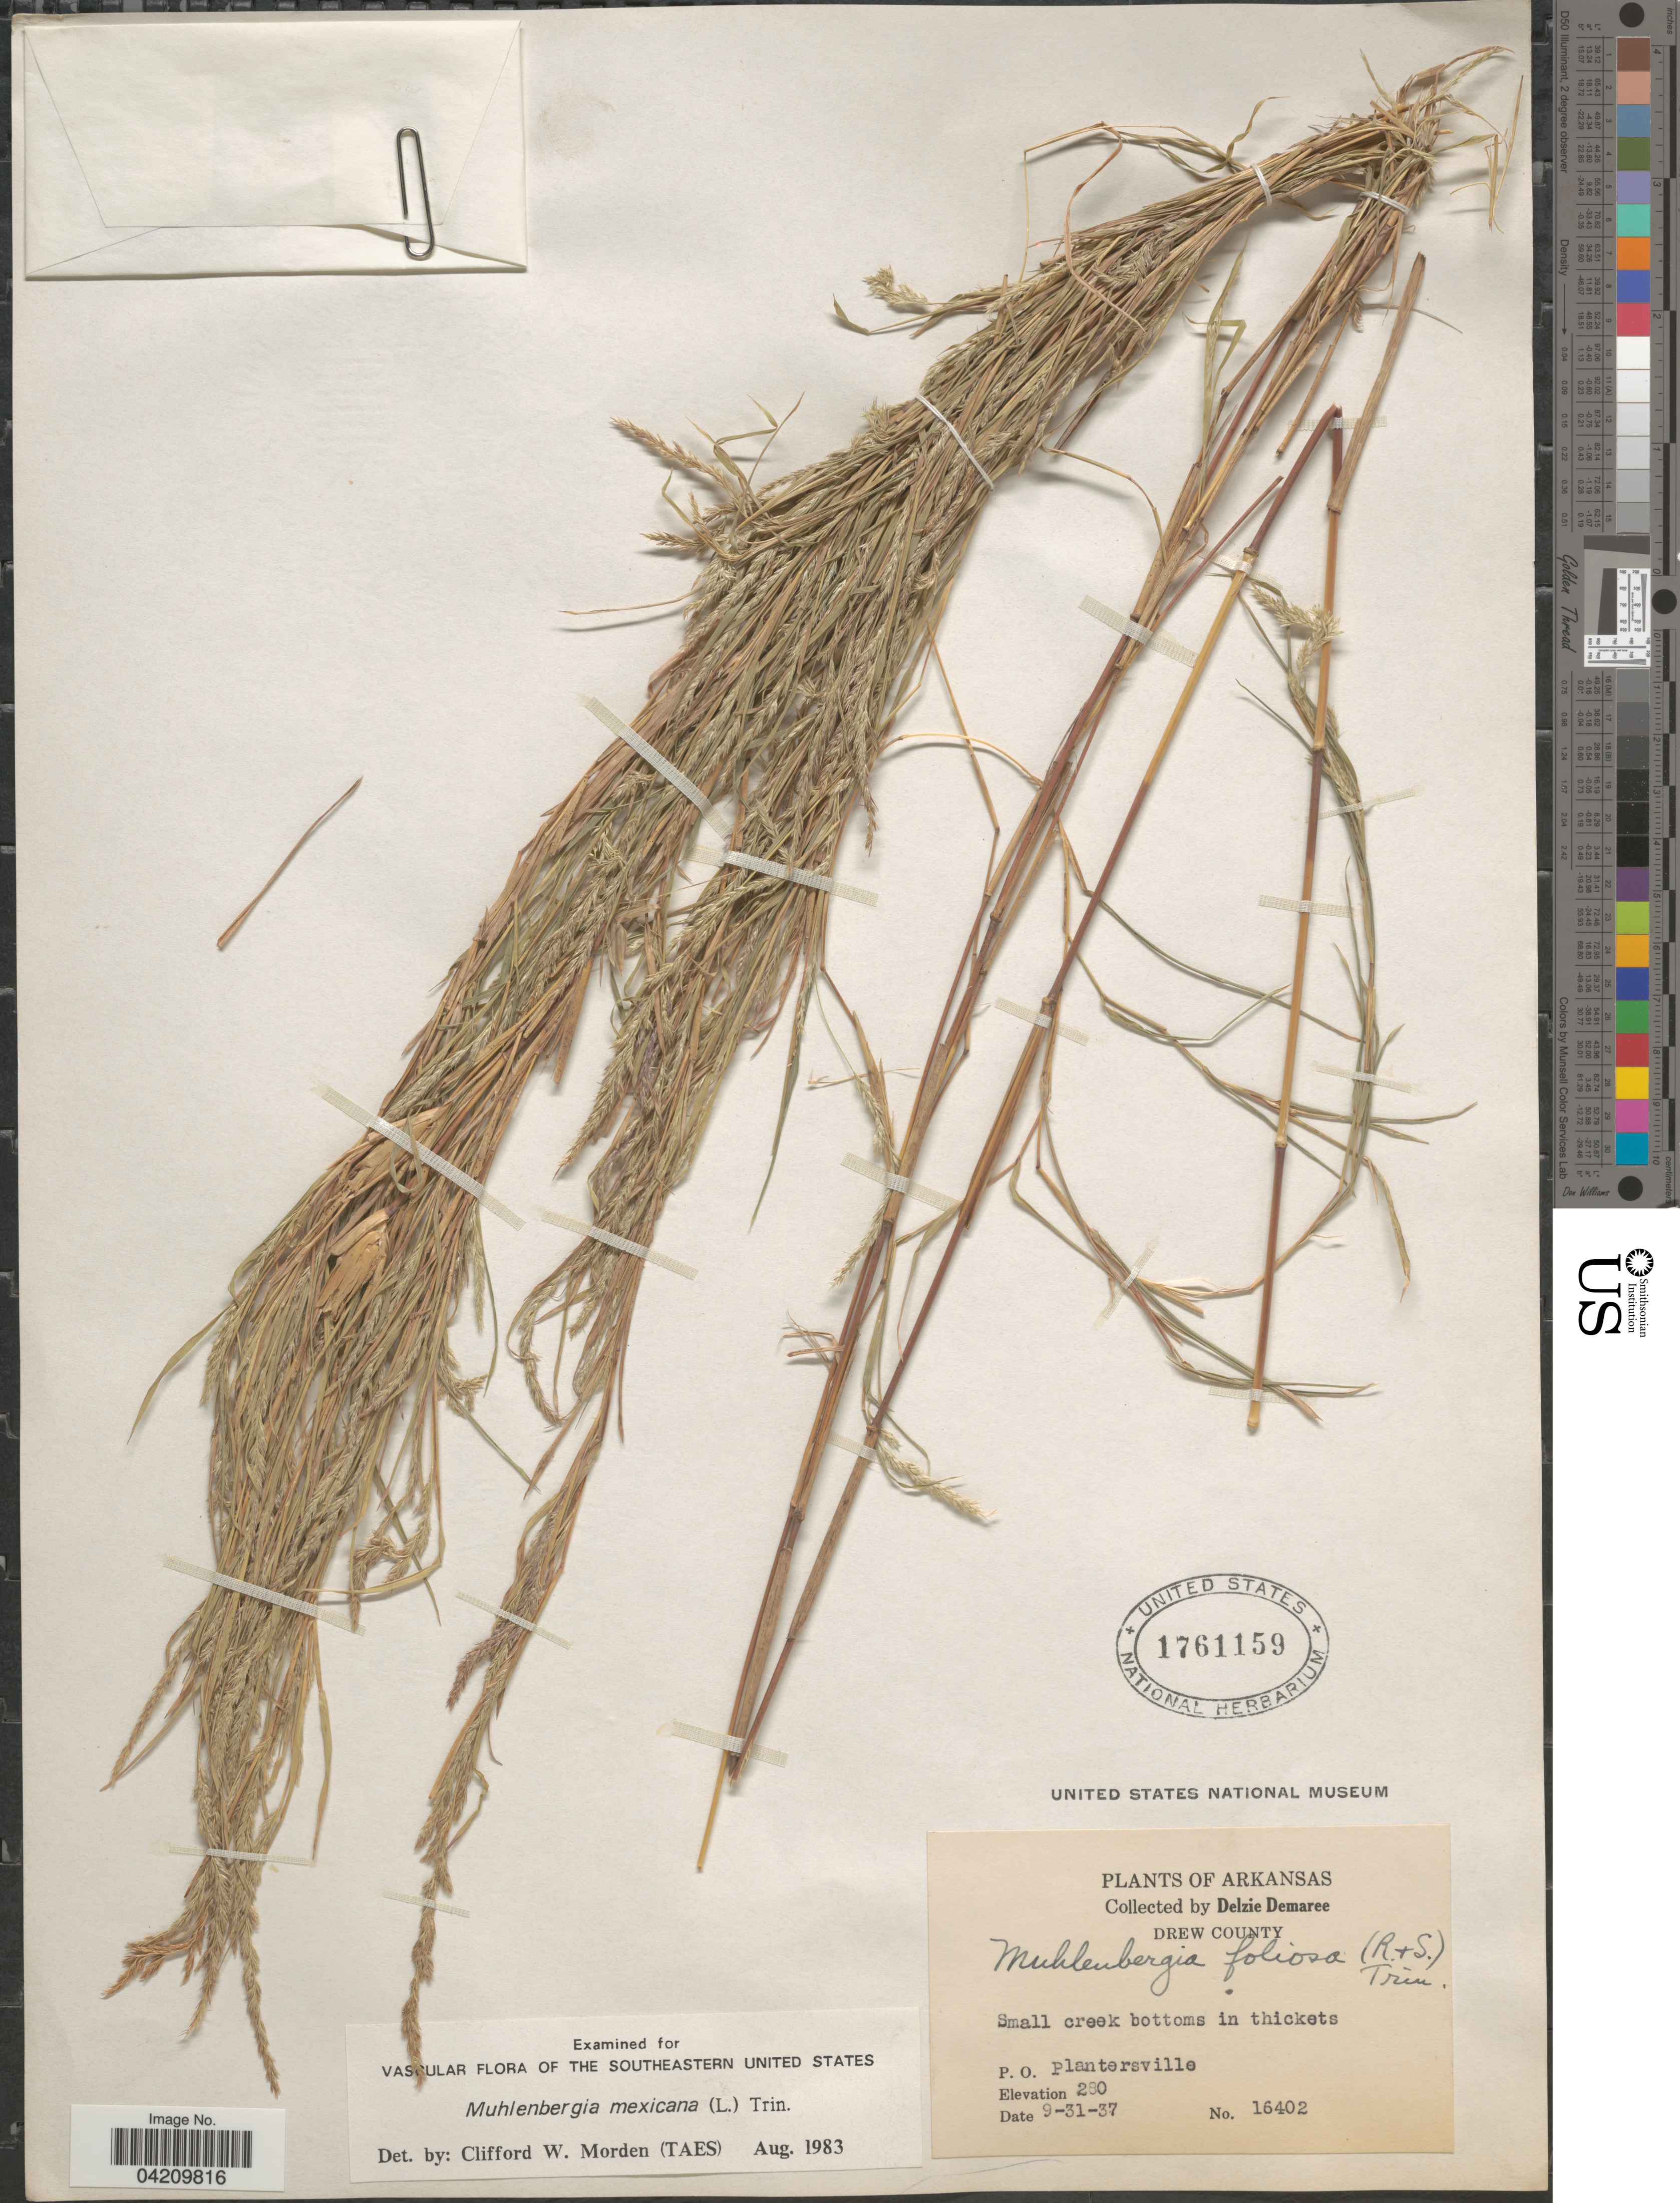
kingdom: Plantae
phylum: Tracheophyta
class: Liliopsida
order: Poales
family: Poaceae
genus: Muhlenbergia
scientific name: Muhlenbergia mexicana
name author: (L.) Trin.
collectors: D. Demaree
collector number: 16402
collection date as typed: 9-31-37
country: United States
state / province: Arkansas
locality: Drew County. P. O. Plantersville.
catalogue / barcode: US 1761159